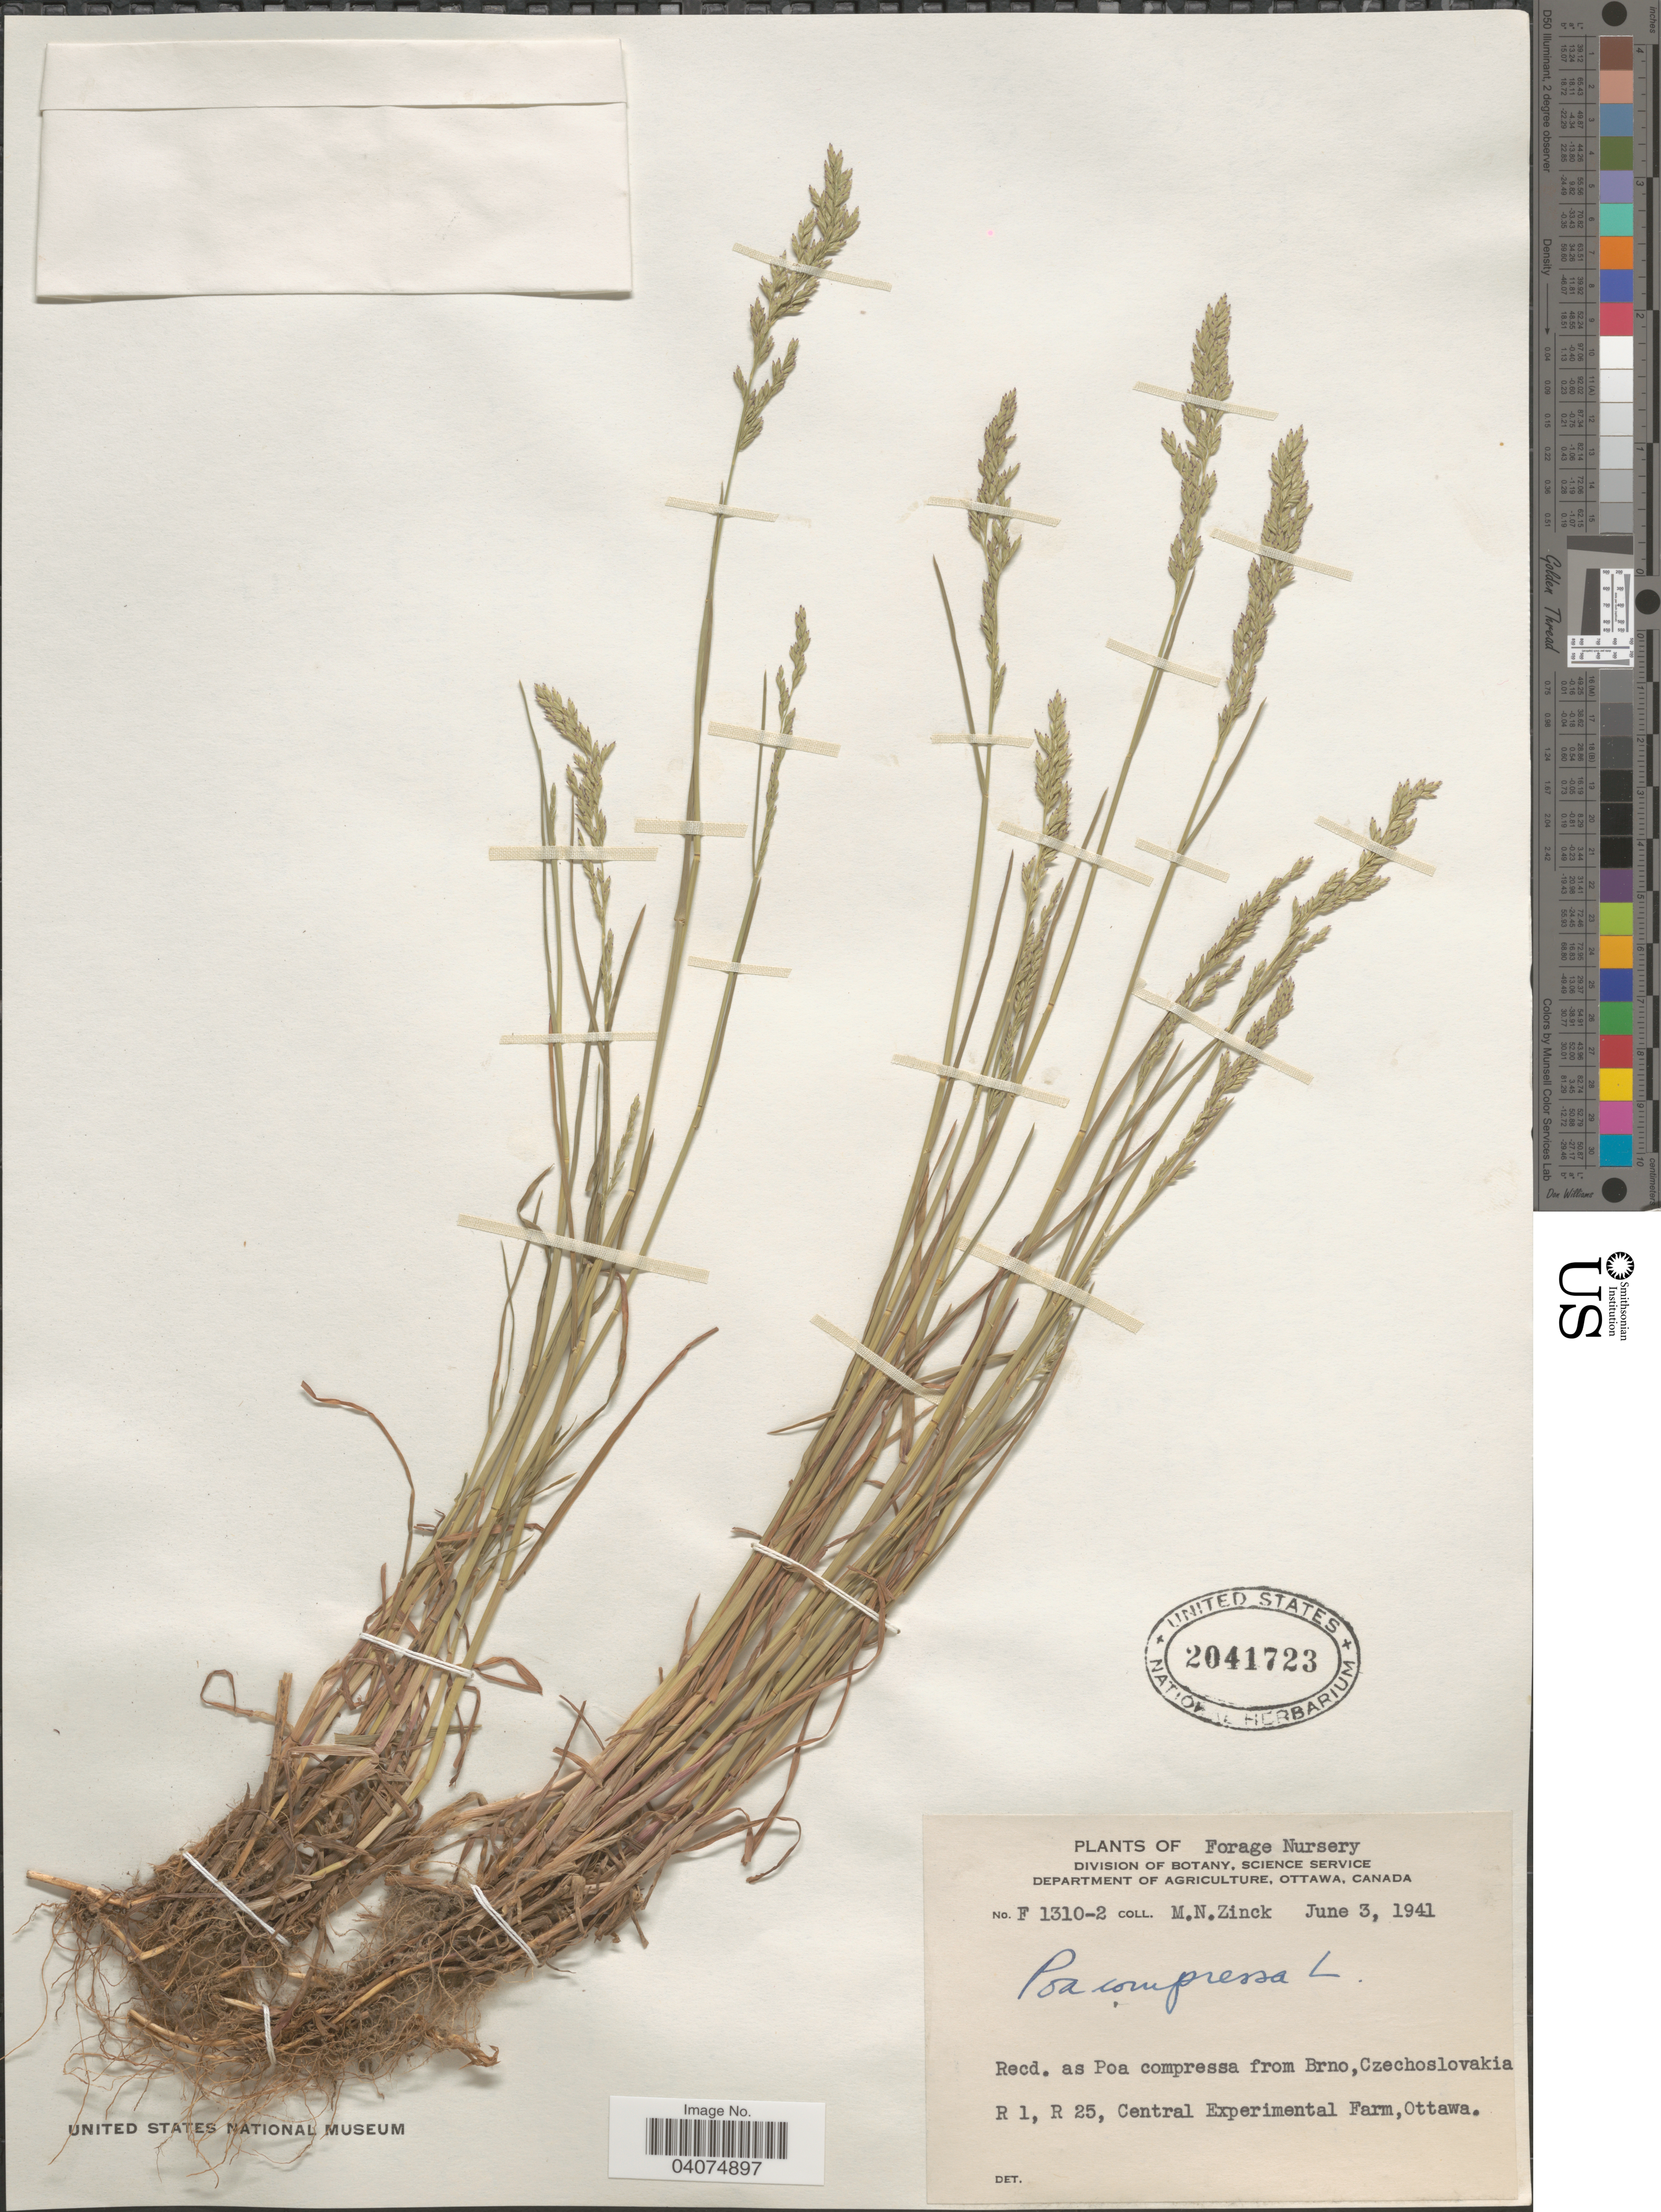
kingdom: Plantae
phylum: Tracheophyta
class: Liliopsida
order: Poales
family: Poaceae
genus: Poa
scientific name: Poa compressa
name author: L.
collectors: M. Zinck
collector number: F1310-2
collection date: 1941-06-03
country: Canada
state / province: Ontario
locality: Forage Nursery. R 1, R 25, Central Experimental Farm, Ottawa.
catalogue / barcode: US 2041723